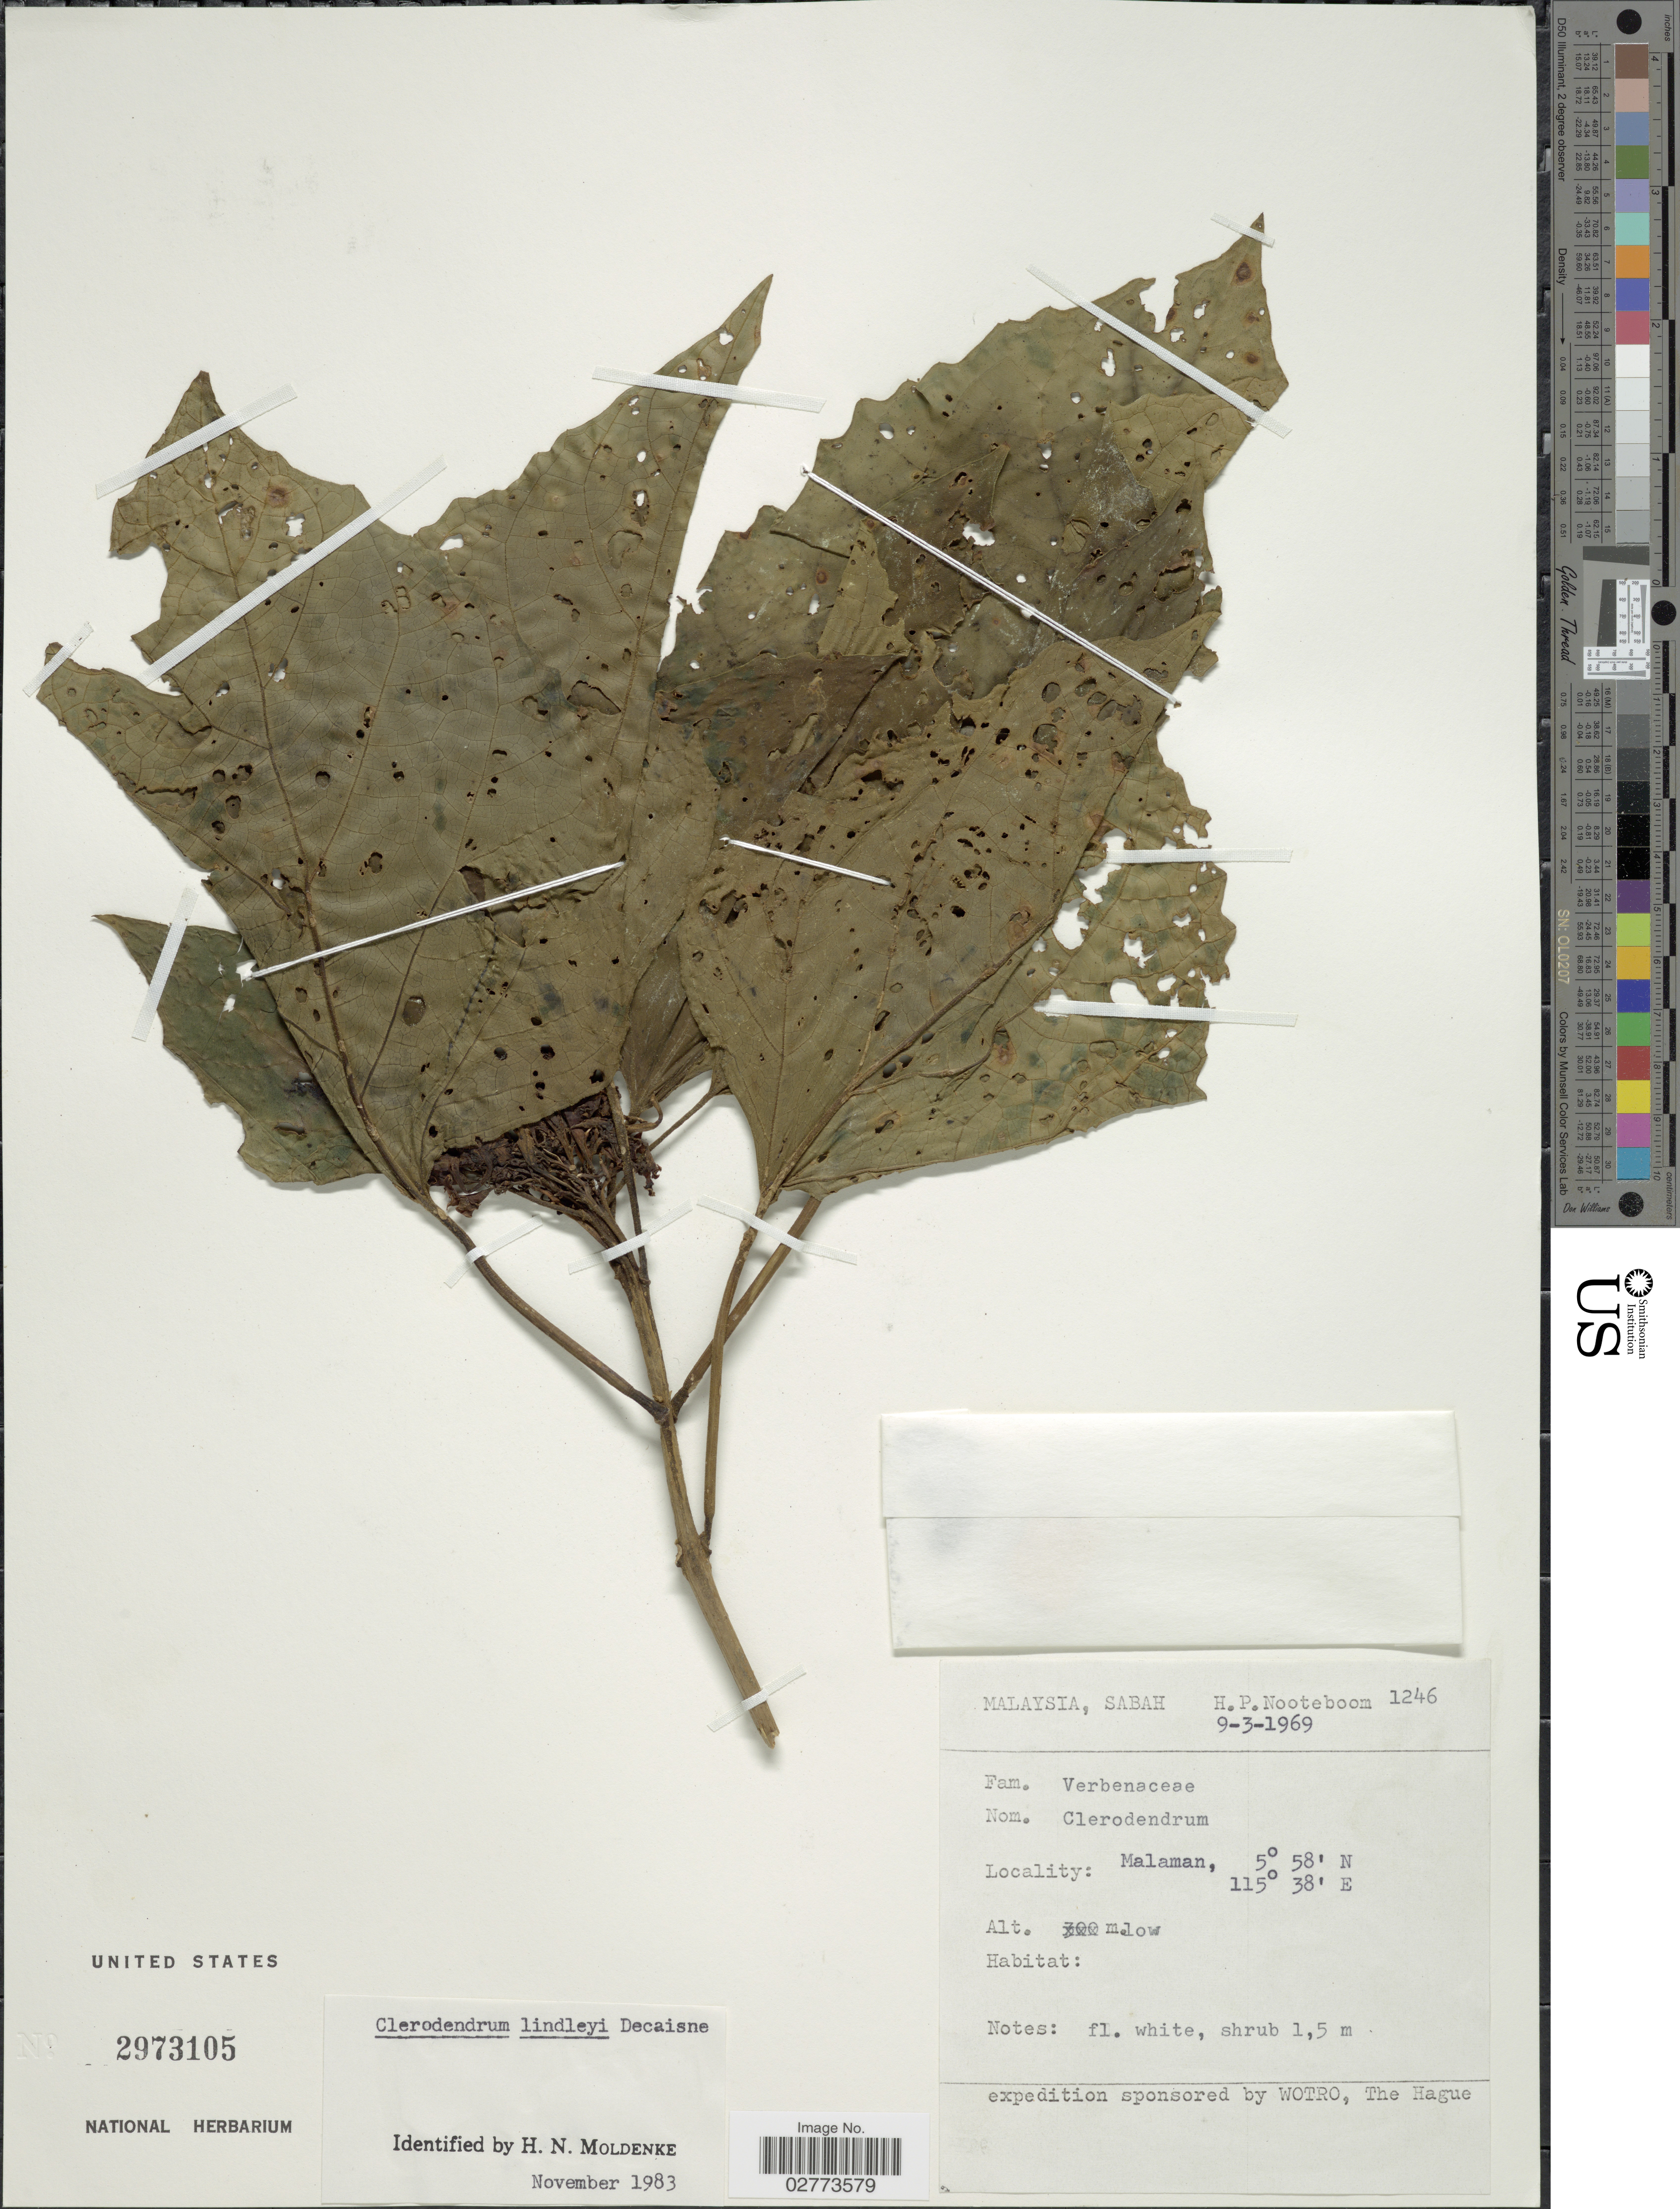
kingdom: Plantae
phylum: Tracheophyta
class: Magnoliopsida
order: Lamiales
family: Lamiaceae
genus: Clerodendrum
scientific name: Clerodendrum lindleyi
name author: Decne. ex Planch.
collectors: H. P. Nooteboom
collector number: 1246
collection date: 1969-03-09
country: Malaysia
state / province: Sabah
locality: Malaman.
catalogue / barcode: US 2973105